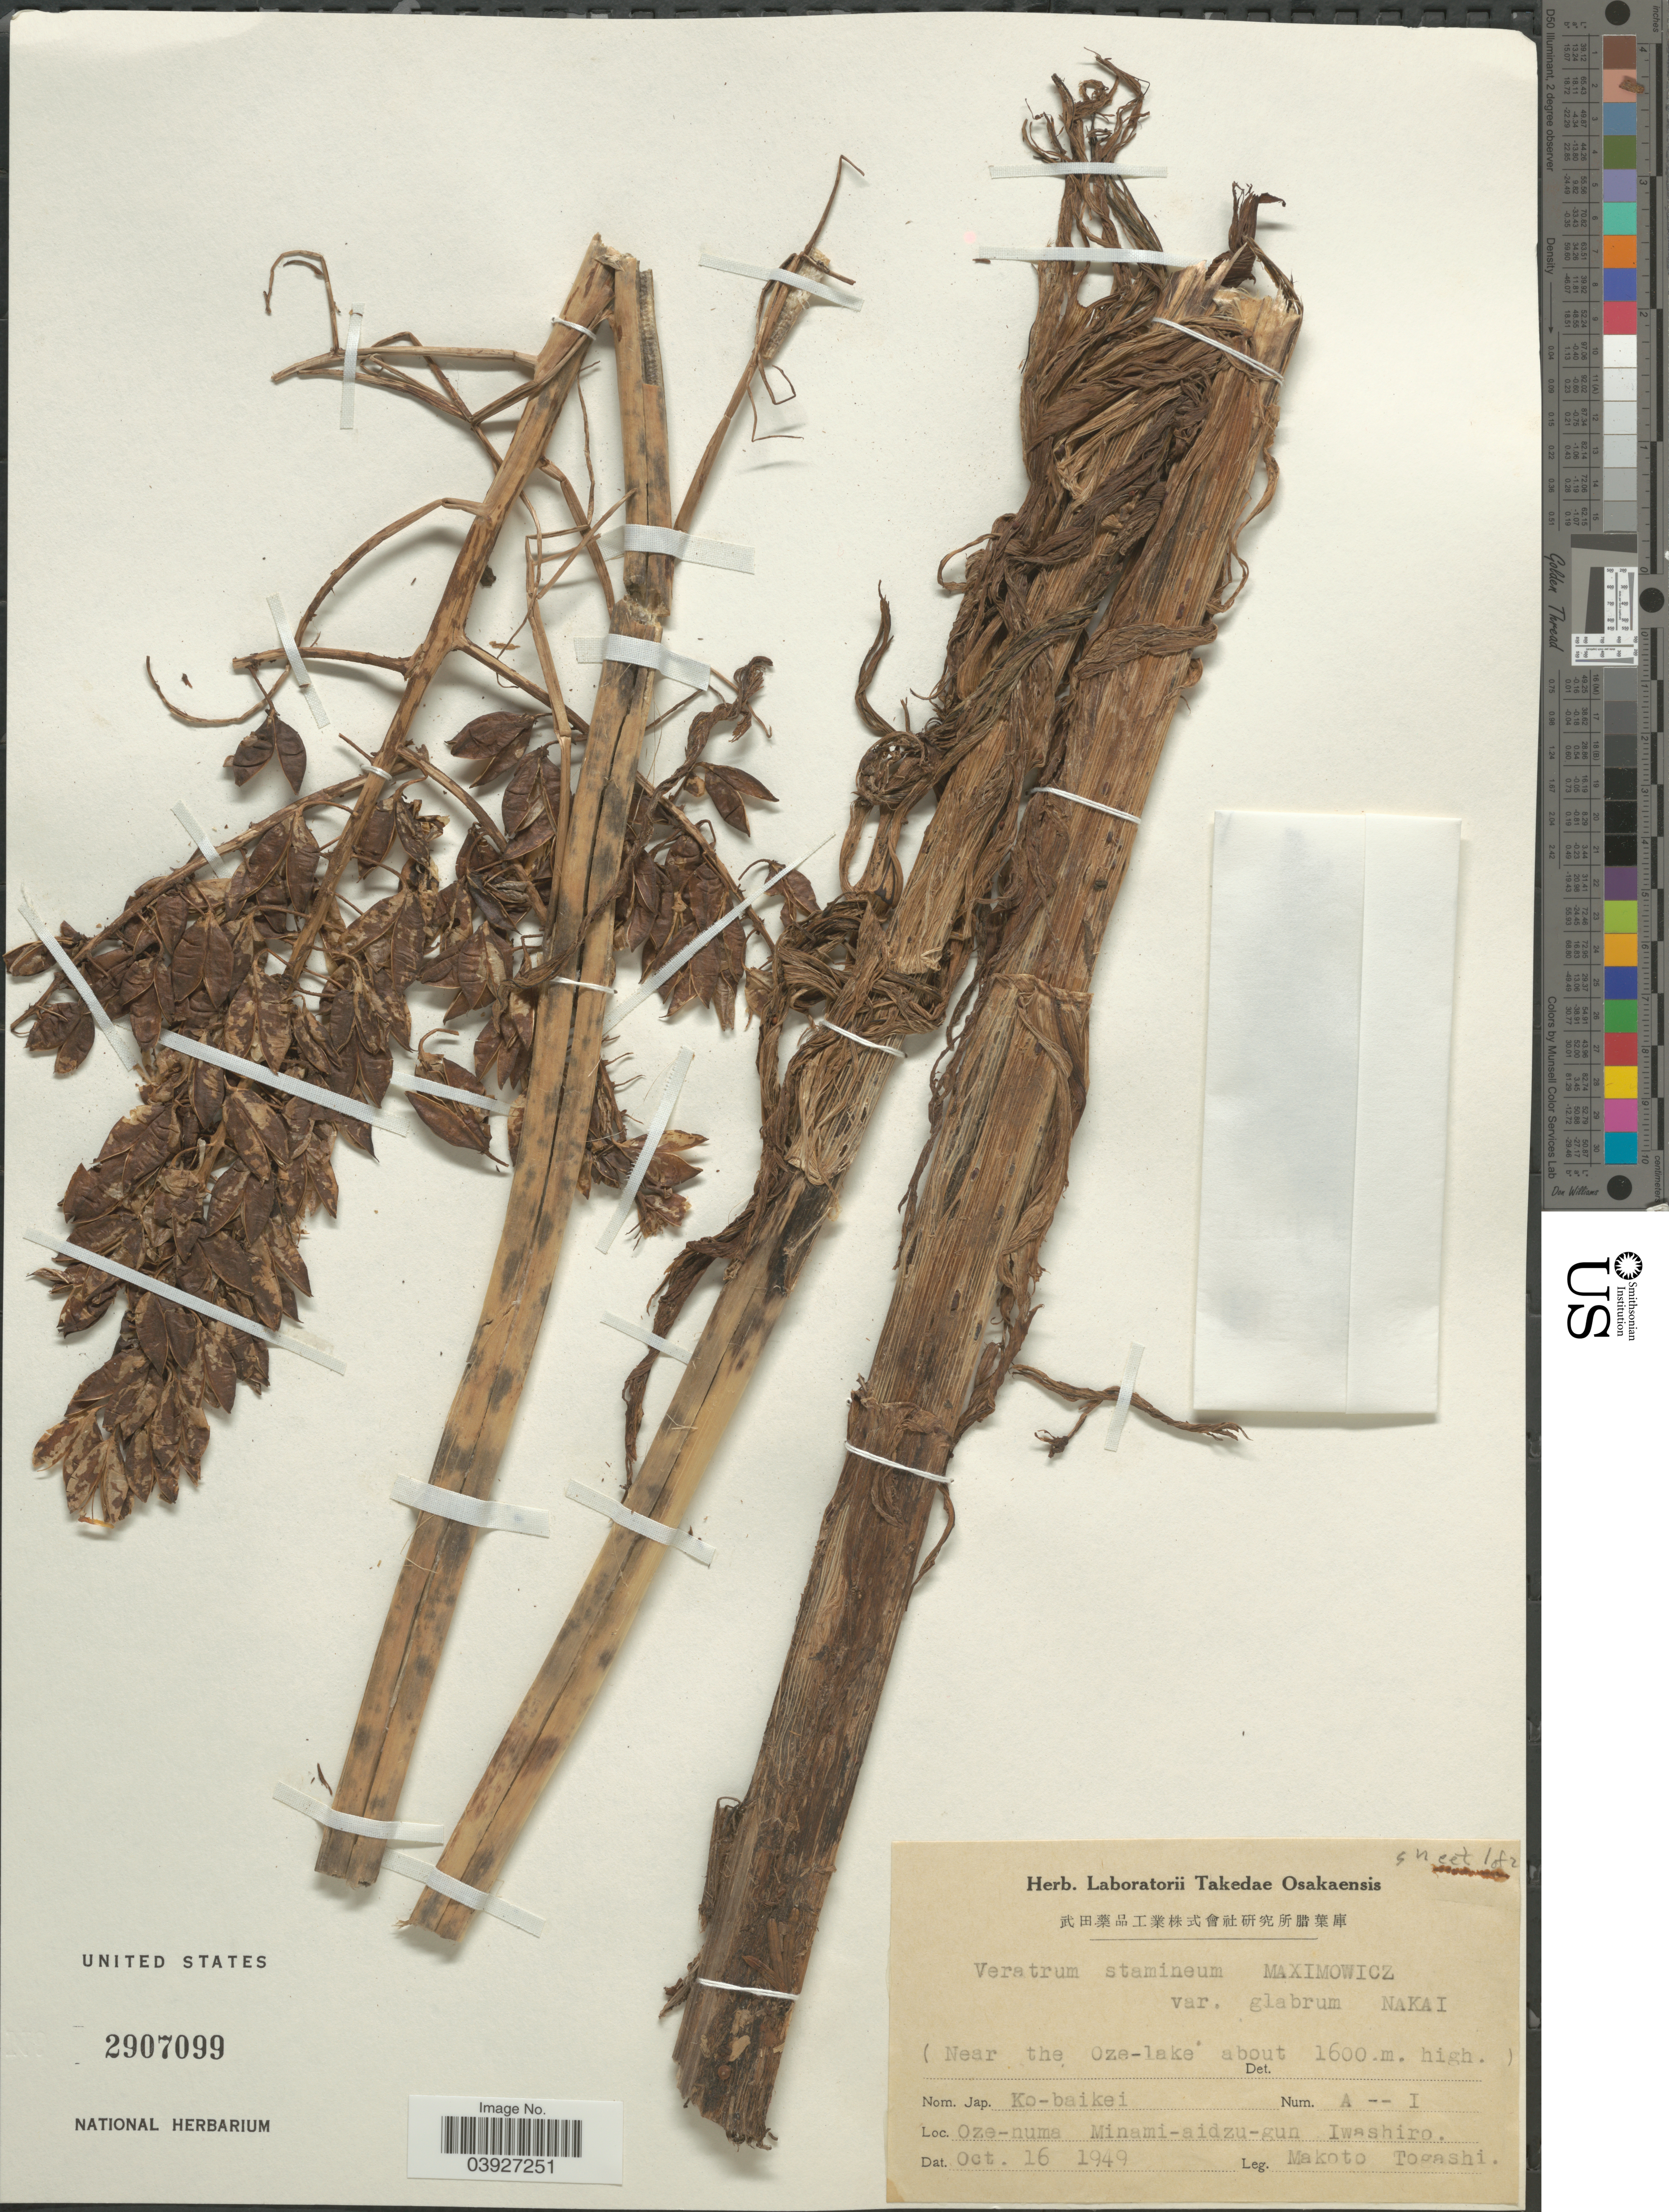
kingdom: Plantae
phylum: Tracheophyta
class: Liliopsida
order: Liliales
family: Melanthiaceae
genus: Veratrum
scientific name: Veratrum stamineum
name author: Maxim.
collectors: M. Togashi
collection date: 1949-10-16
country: Japan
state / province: Osaka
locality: (Near the Oze-lake). Oze-numa Minami-aidzu-gun Iwashiro.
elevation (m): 1600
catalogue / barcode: US 2907099